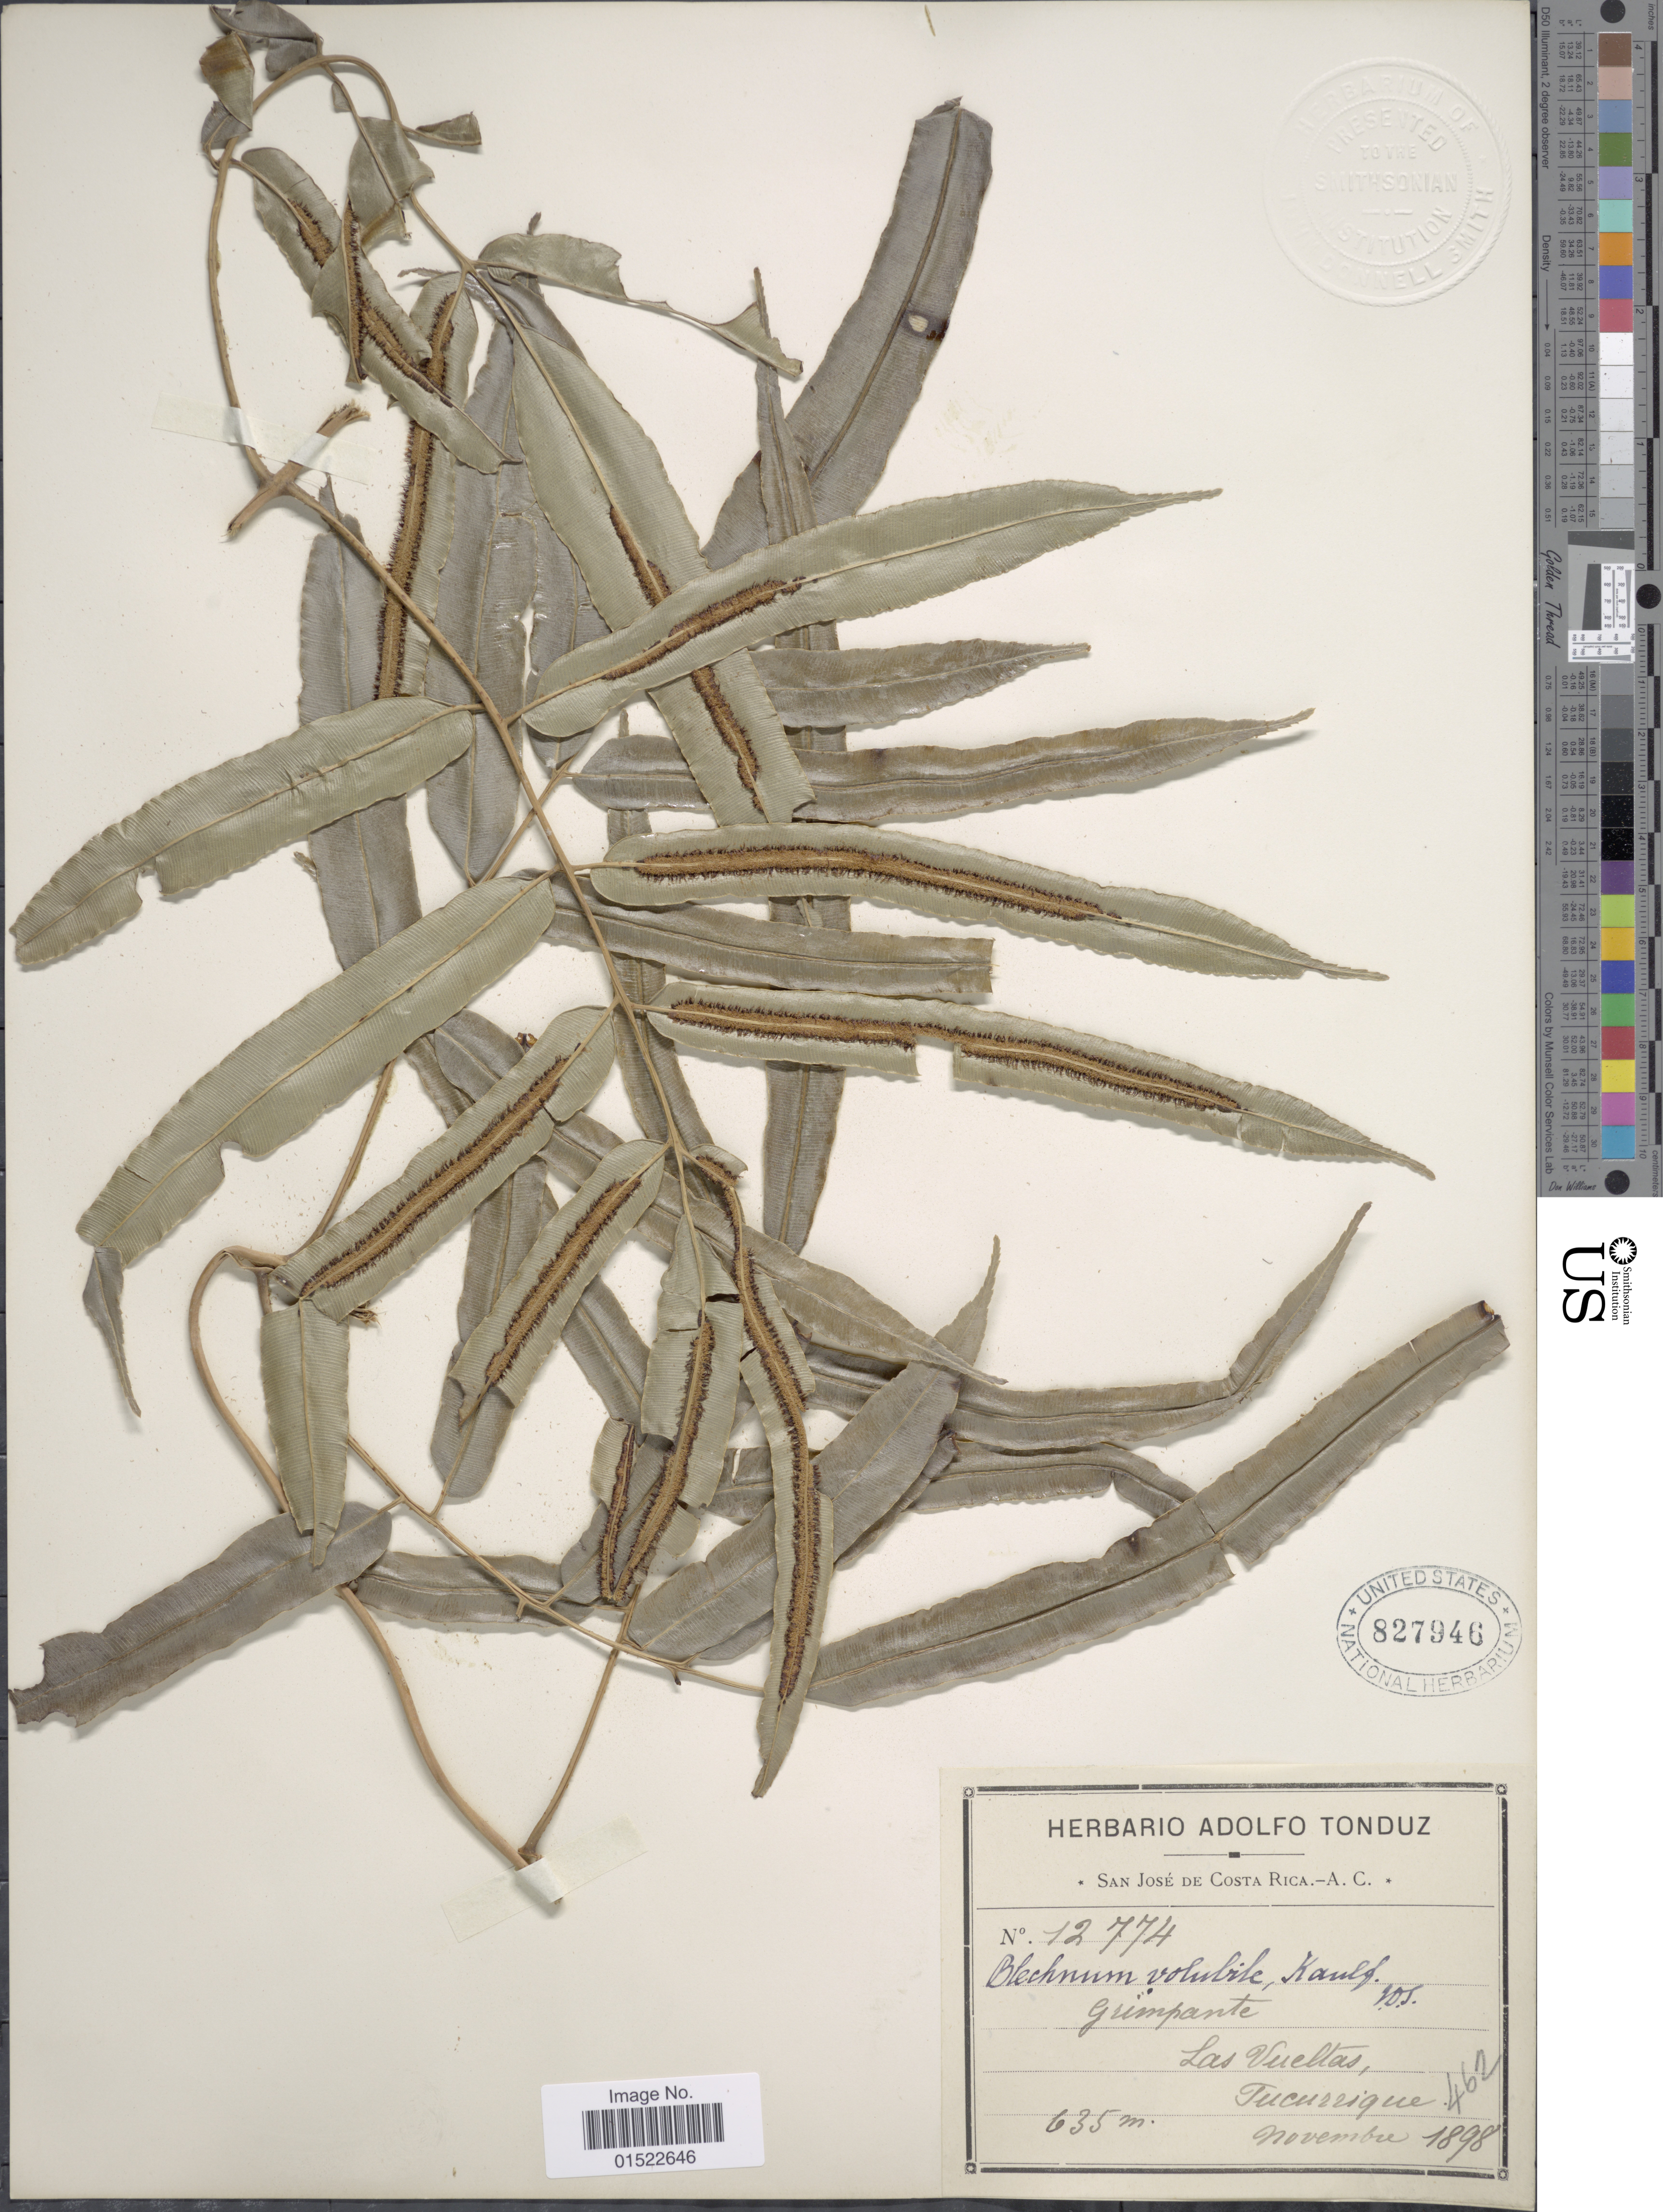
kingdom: Plantae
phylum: Tracheophyta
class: Polypodiopsida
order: Polypodiales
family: Blechnaceae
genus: Salpichlaena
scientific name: Salpichlaena volubilis subsp. volubilis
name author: (Kaulf.) J. Sm.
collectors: ex Herb. Adolfo Tonduz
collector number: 12774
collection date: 1898-11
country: Costa Rica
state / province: San José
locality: Las Vueltas, Tucurrique.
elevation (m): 635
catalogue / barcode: US 827946